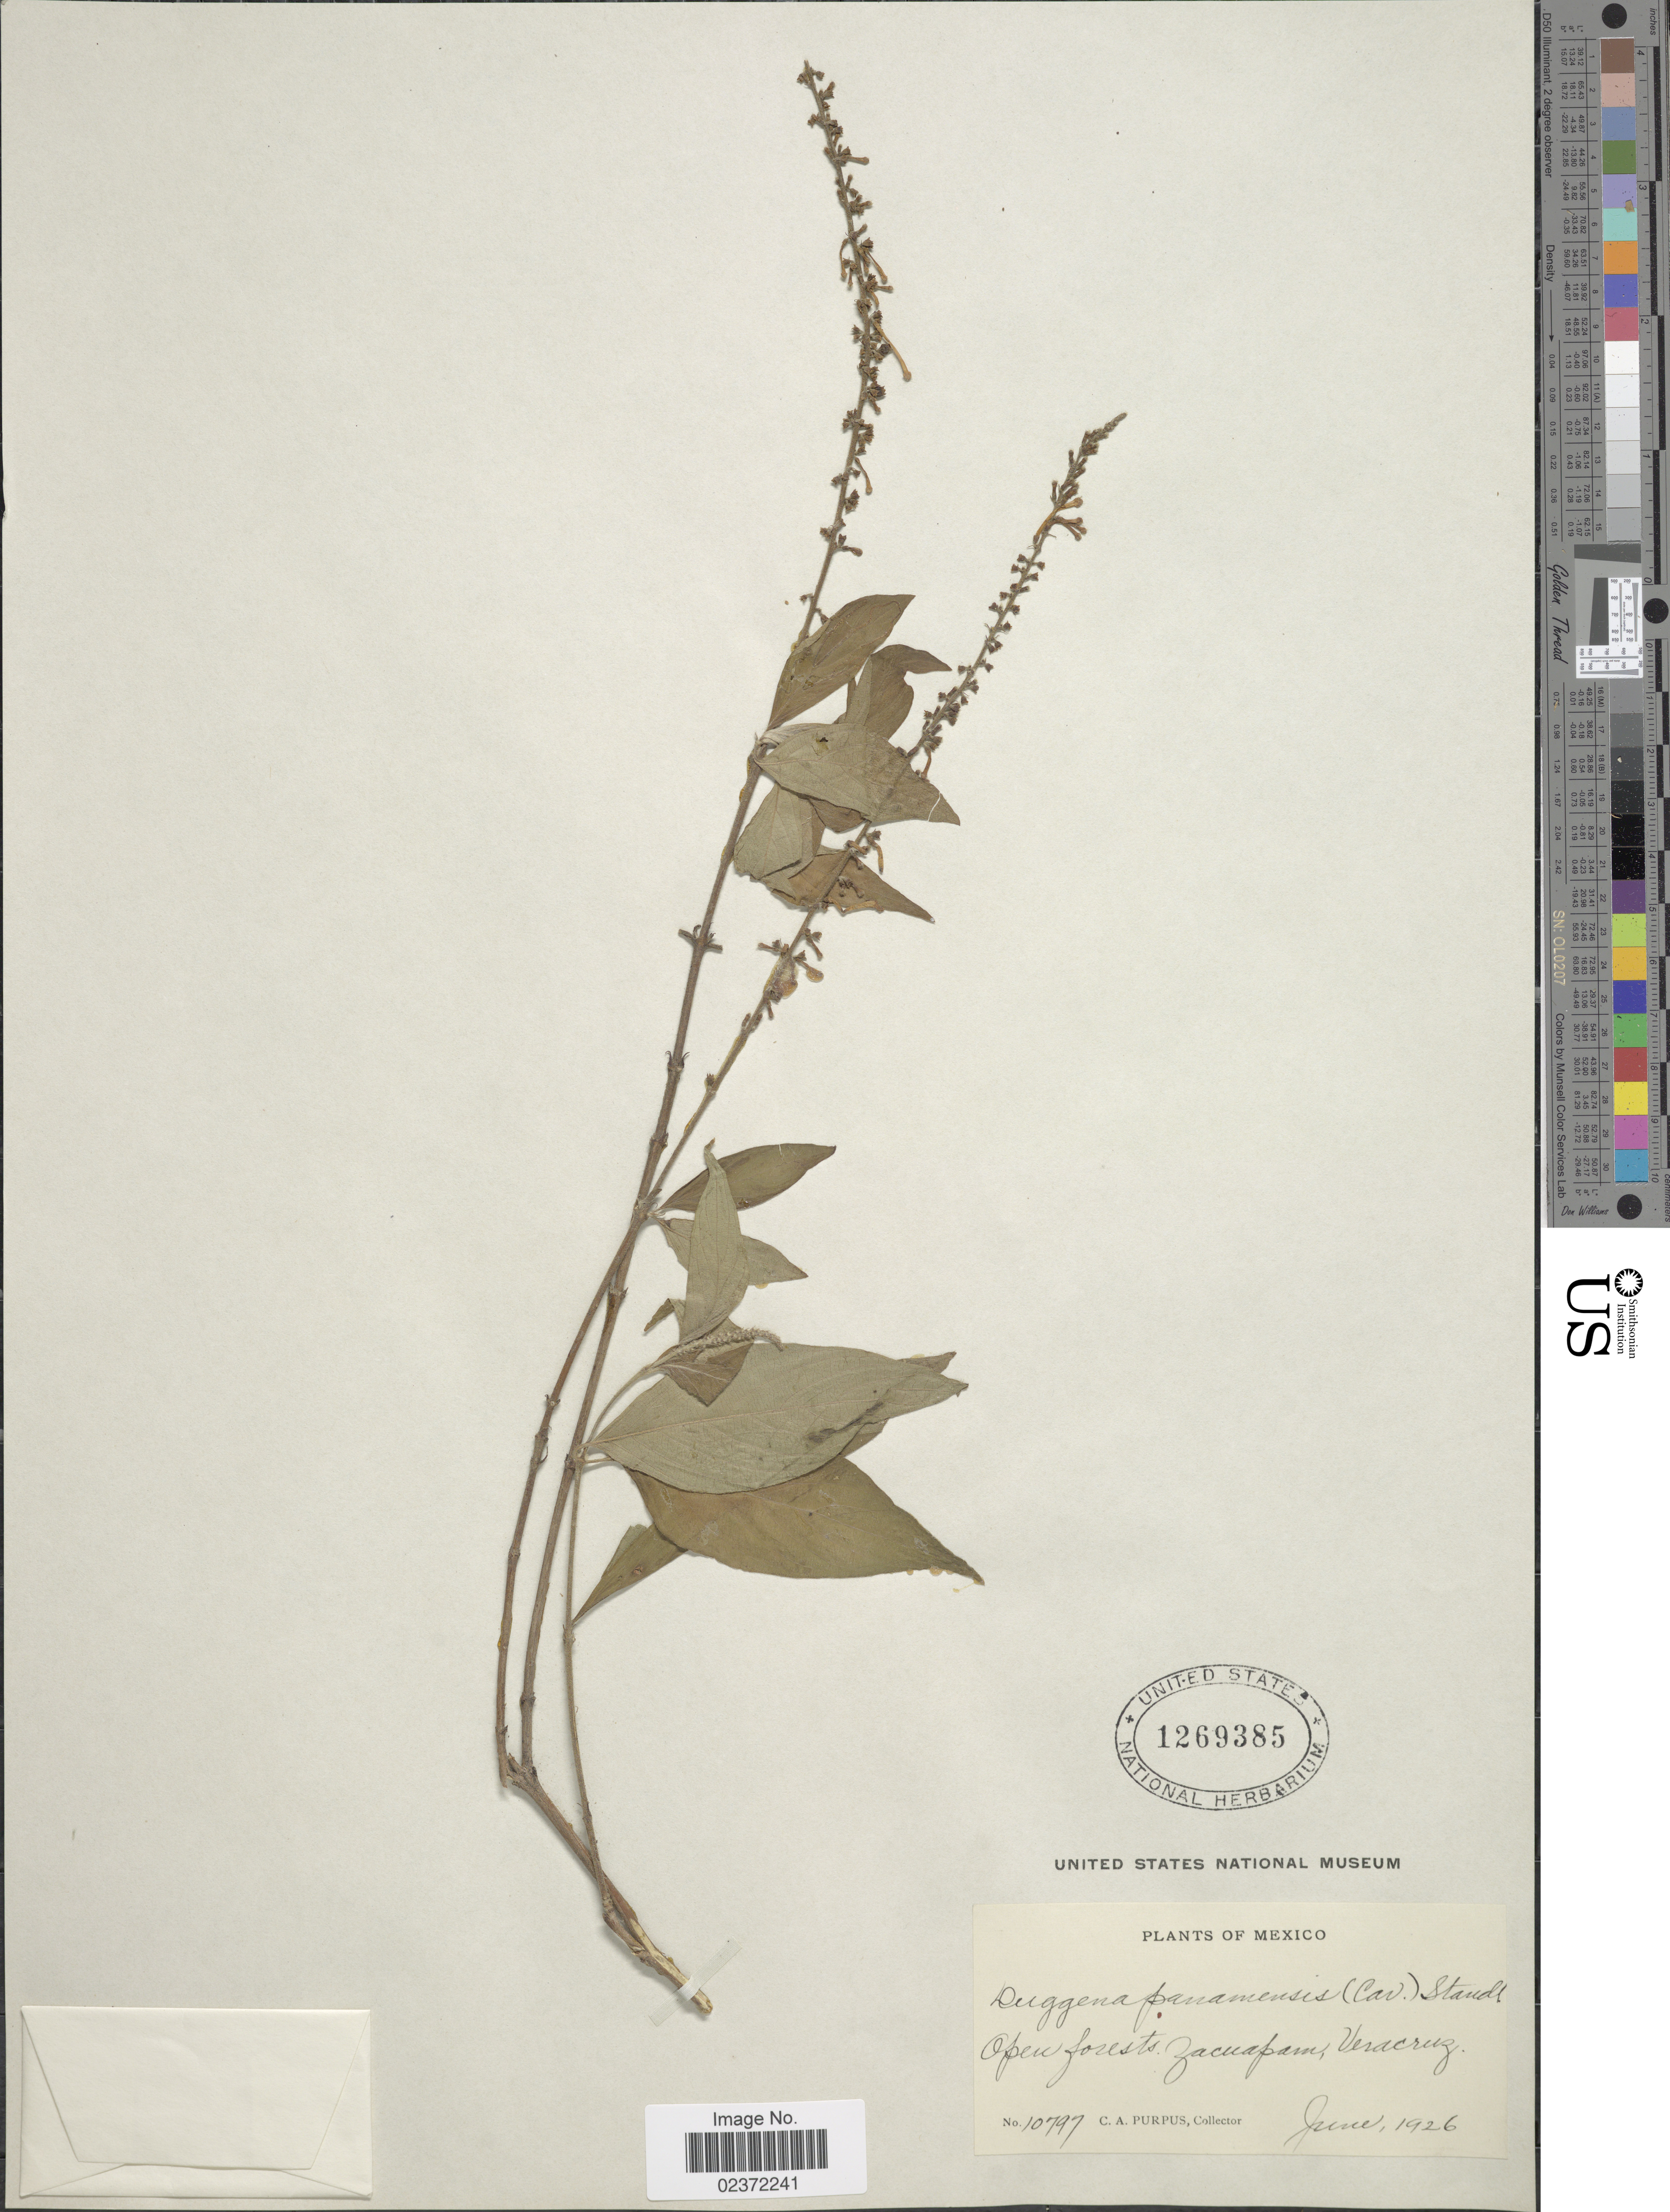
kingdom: Plantae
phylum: Tracheophyta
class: Magnoliopsida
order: Gentianales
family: Rubiaceae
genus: Gonzalagunia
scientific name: Gonzalagunia panamensis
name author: (Cav.) K. Schum.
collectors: C. A. Purpus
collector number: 10797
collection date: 1926-06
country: Mexico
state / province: Veracruz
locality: Zacuapam, Veracruz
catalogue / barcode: US 1269385